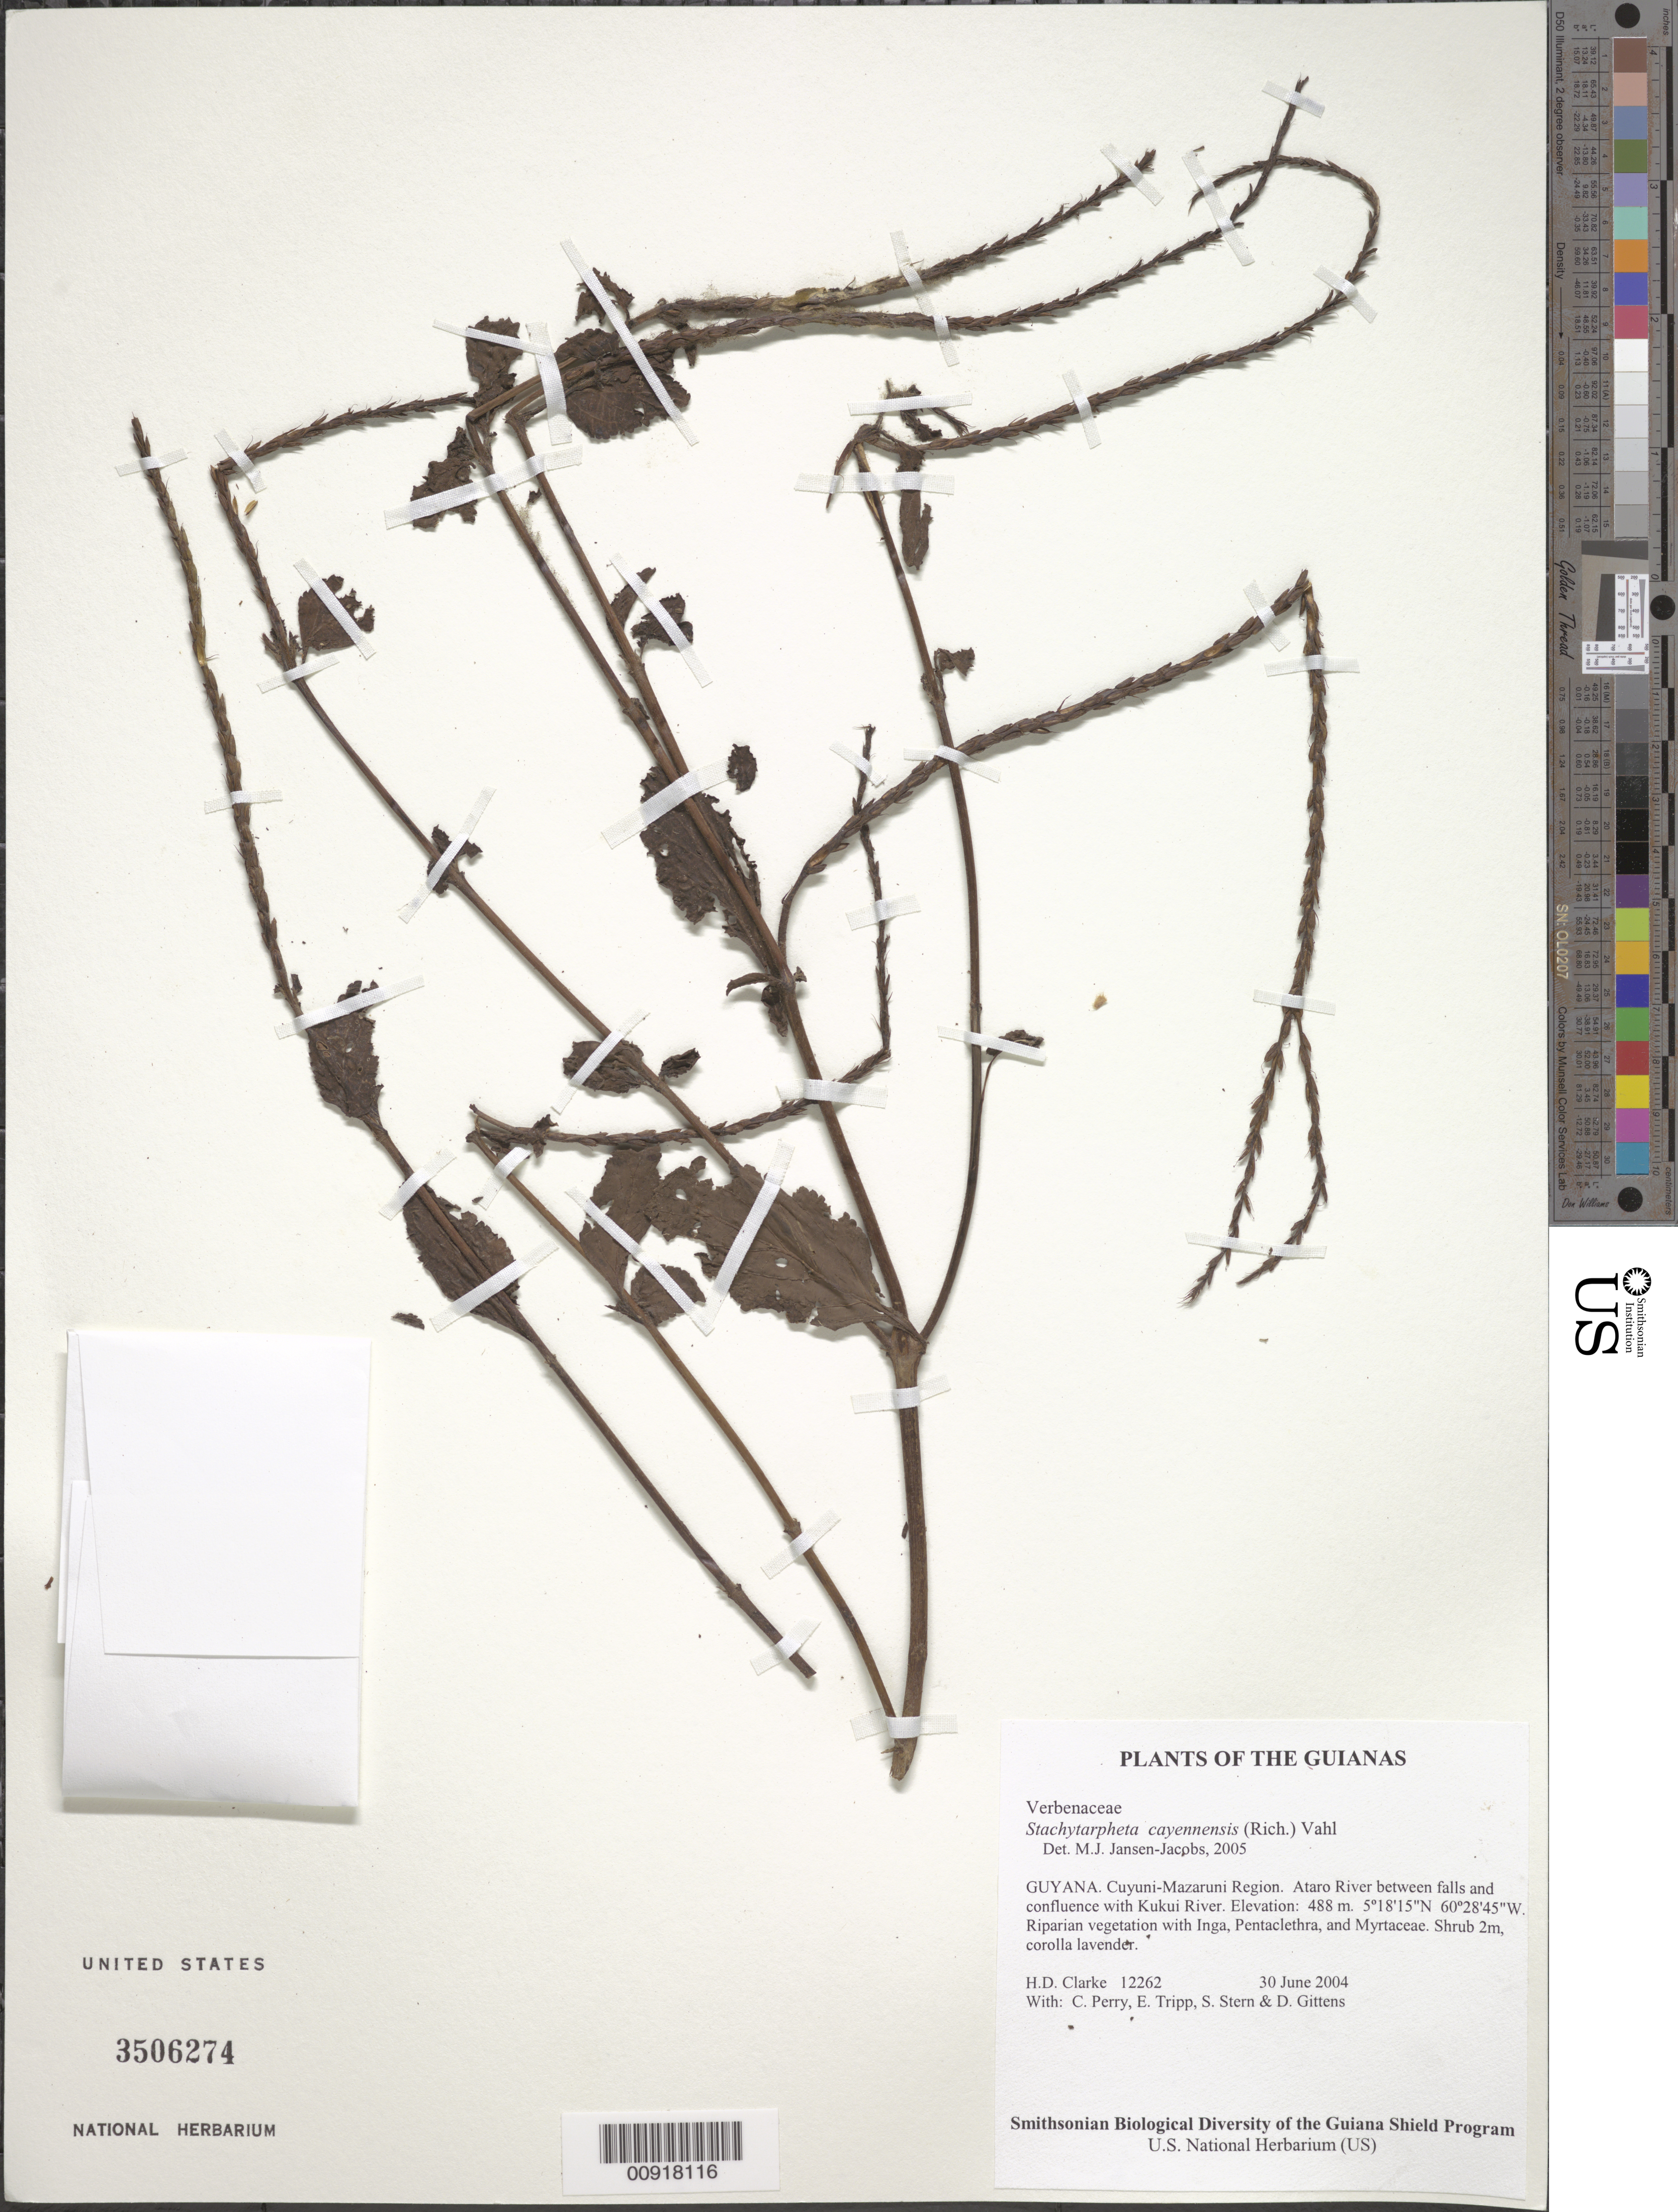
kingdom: Plantae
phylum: Tracheophyta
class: Magnoliopsida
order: Lamiales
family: Verbenaceae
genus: Stachytarpheta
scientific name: Stachytarpheta cayennensis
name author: (Rich.) Vahl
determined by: Jansen-Jacobs, M. J., (U), Nationaal Herbarium Nederland, Utrecht University branch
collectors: H. D. Clarke, C. Perry, E. Tripp, S. R. Stern & D. Gittens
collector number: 12262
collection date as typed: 30 June 2004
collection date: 2004-06-30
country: Guyana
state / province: Cuyuni-Mazaruni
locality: Ataro River between falls and confluence with Kukui River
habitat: Riparian vegetation with Inga, Pentaclethra, and Myrtaceae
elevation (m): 488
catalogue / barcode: US 3506274